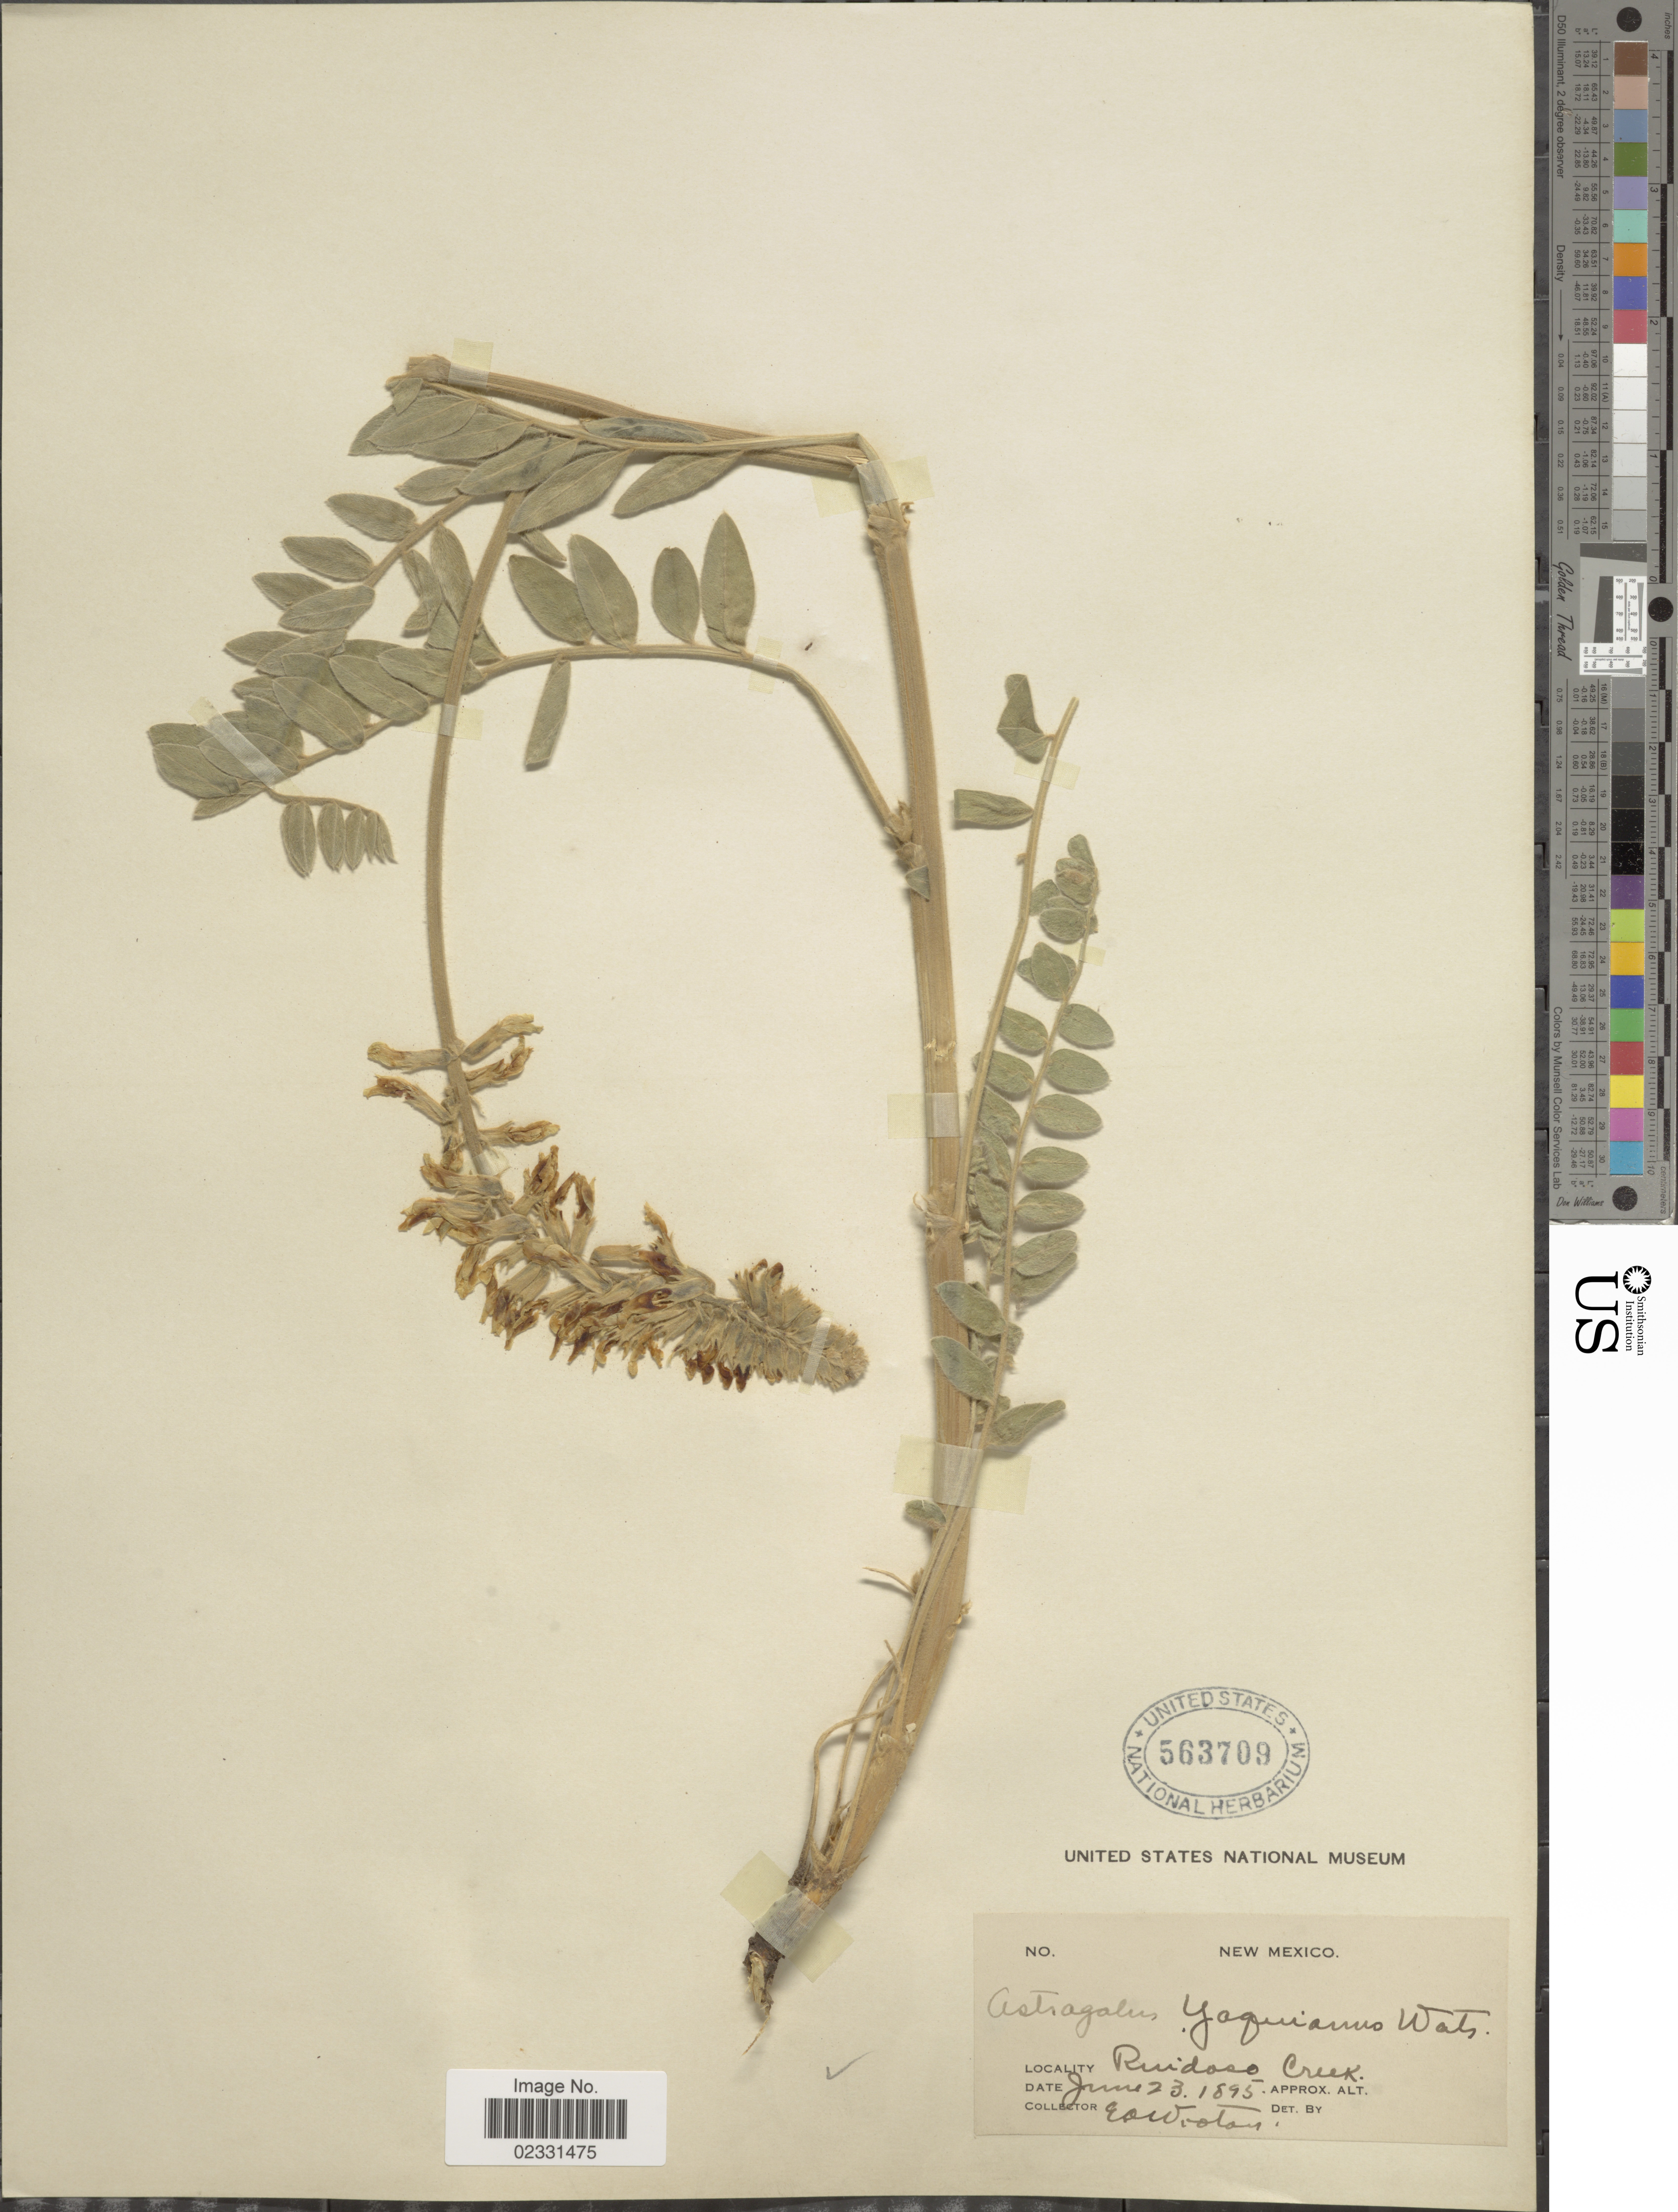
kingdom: Plantae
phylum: Tracheophyta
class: Magnoliopsida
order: Fabales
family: Fabaceae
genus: Astragalus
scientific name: Astragalus giganteus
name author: S. Watson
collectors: E. O. Wooton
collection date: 1895-06-23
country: United States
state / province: New Mexico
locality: Ruidoso Creek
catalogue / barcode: US 563709